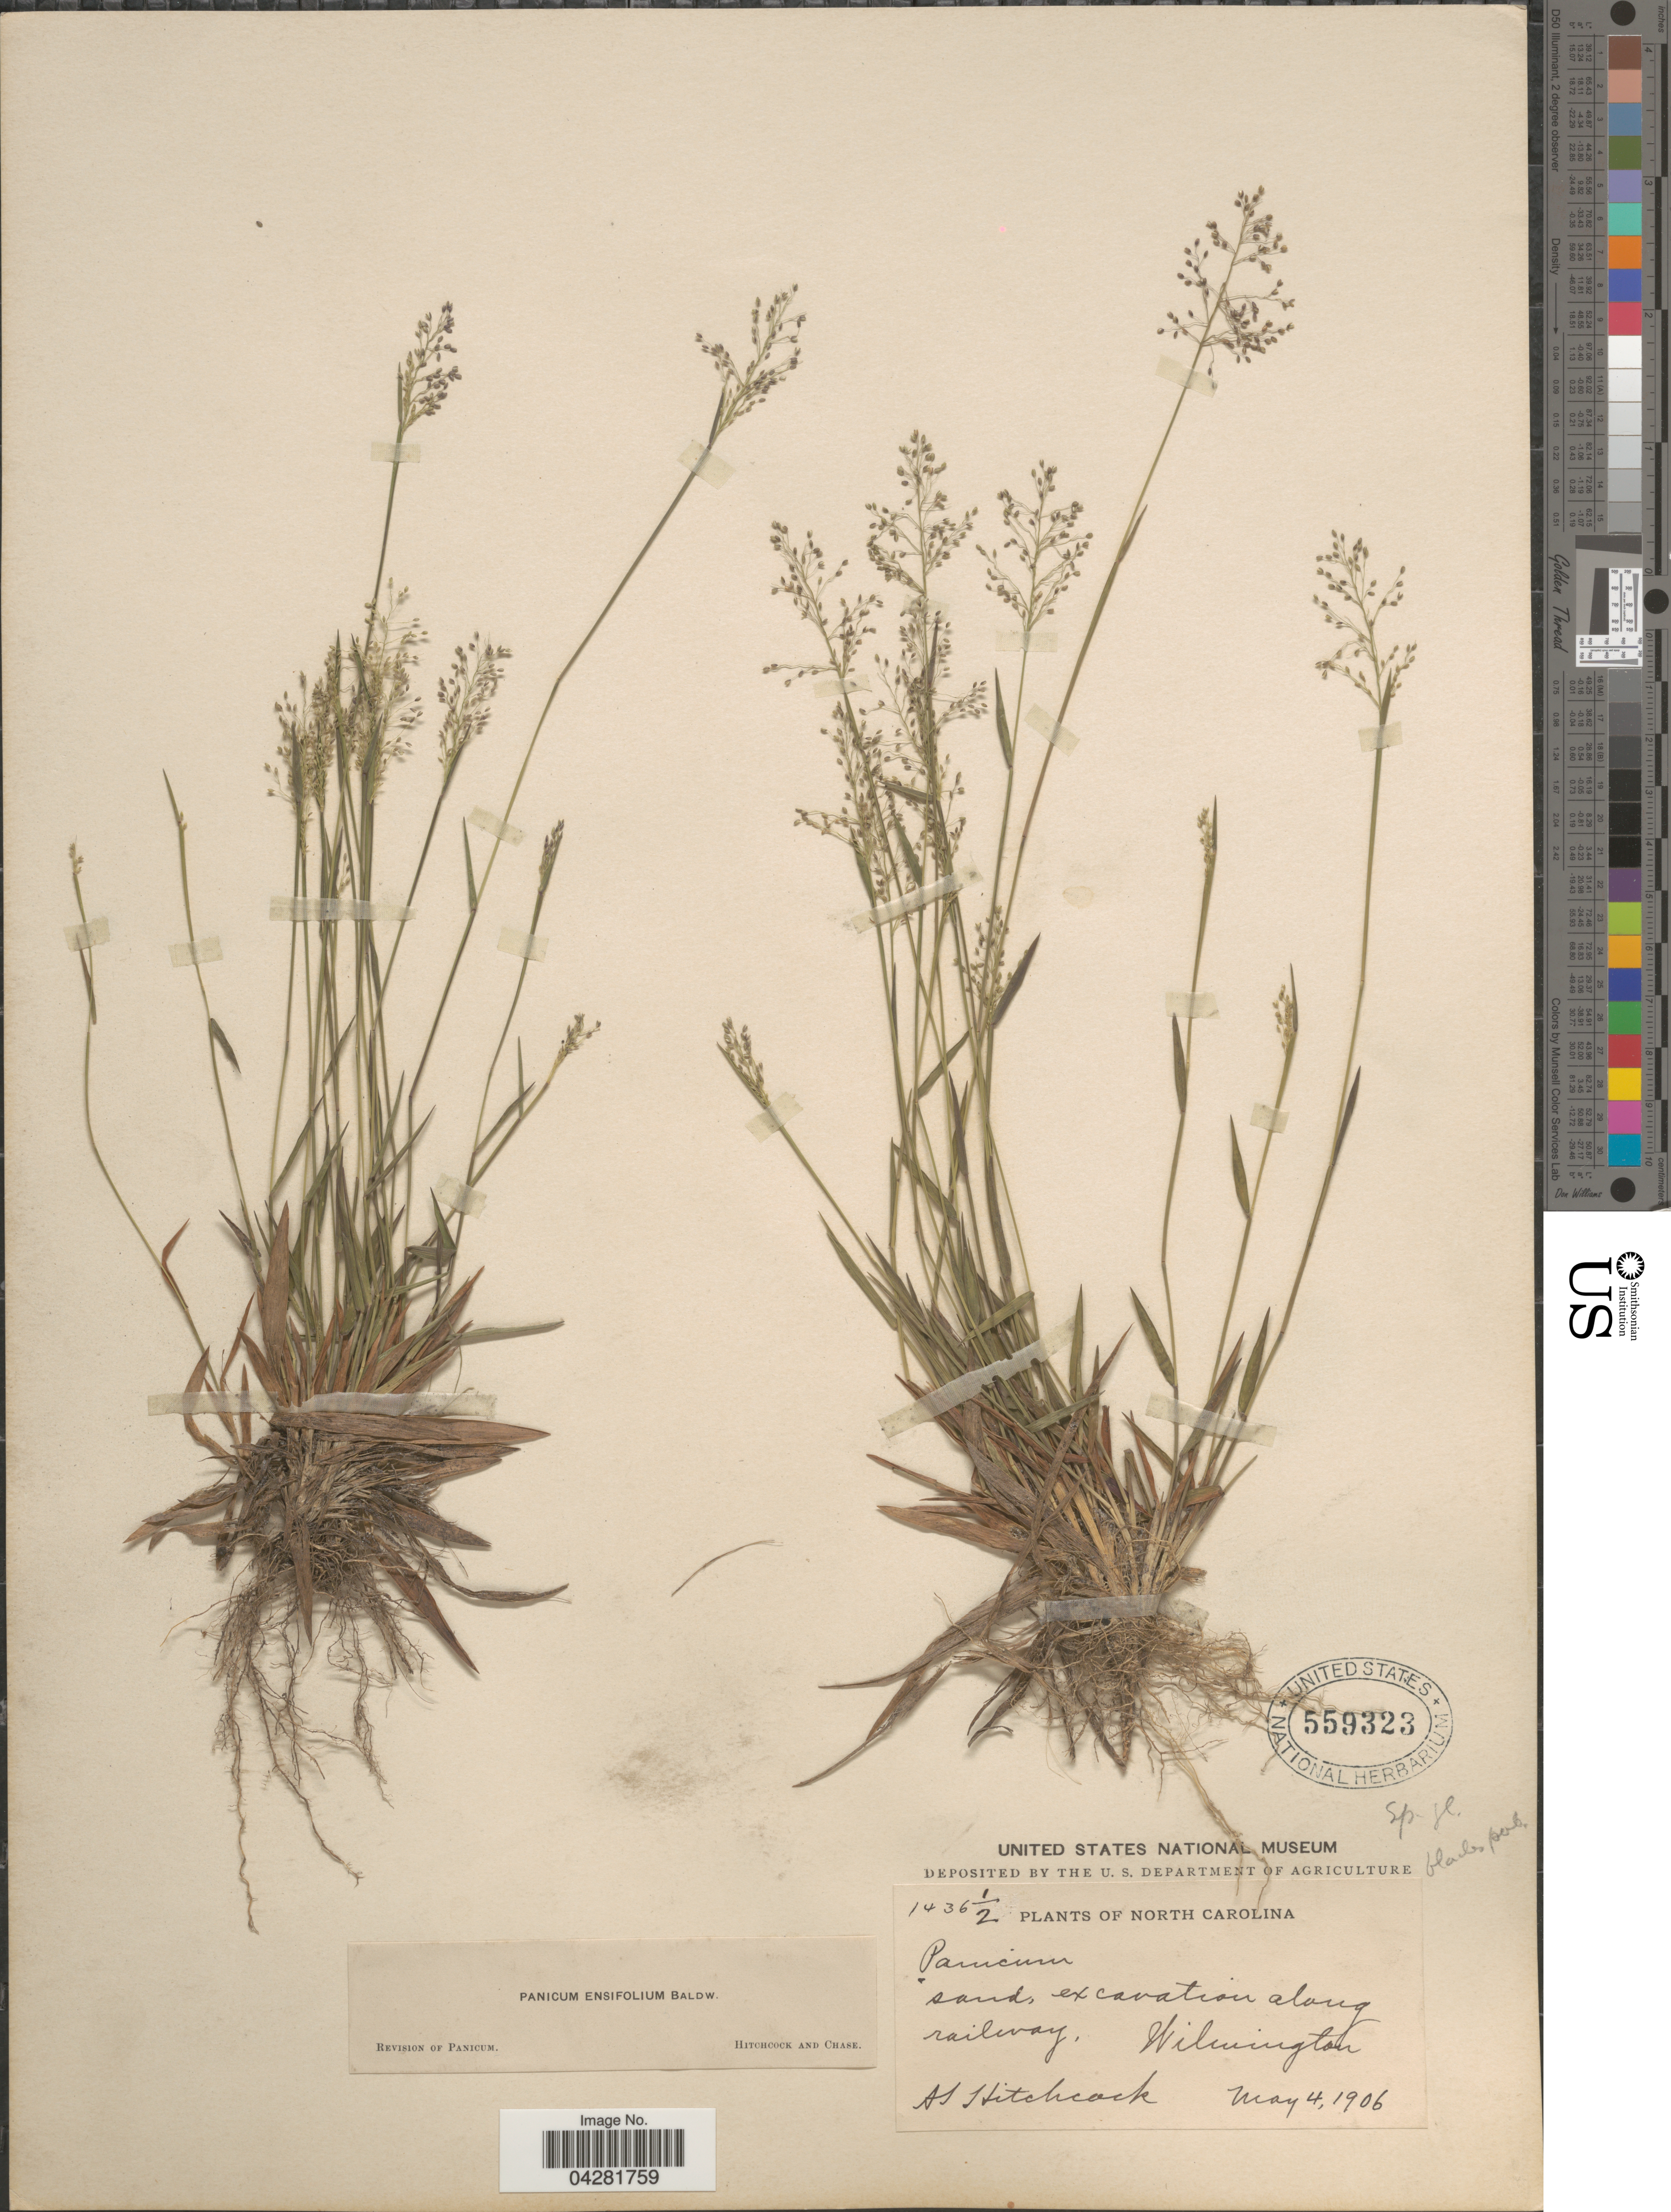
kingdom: Plantae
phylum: Tracheophyta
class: Liliopsida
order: Poales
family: Poaceae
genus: Dichanthelium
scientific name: Dichanthelium ensifolium var. ensifolium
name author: (Baldwin ex Elliot) Gould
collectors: A. S. Hitchcock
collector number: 1436½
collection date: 1906-05-04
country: United States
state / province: North Carolina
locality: Sand, excavation along railway, Wilmington.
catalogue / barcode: US 559323